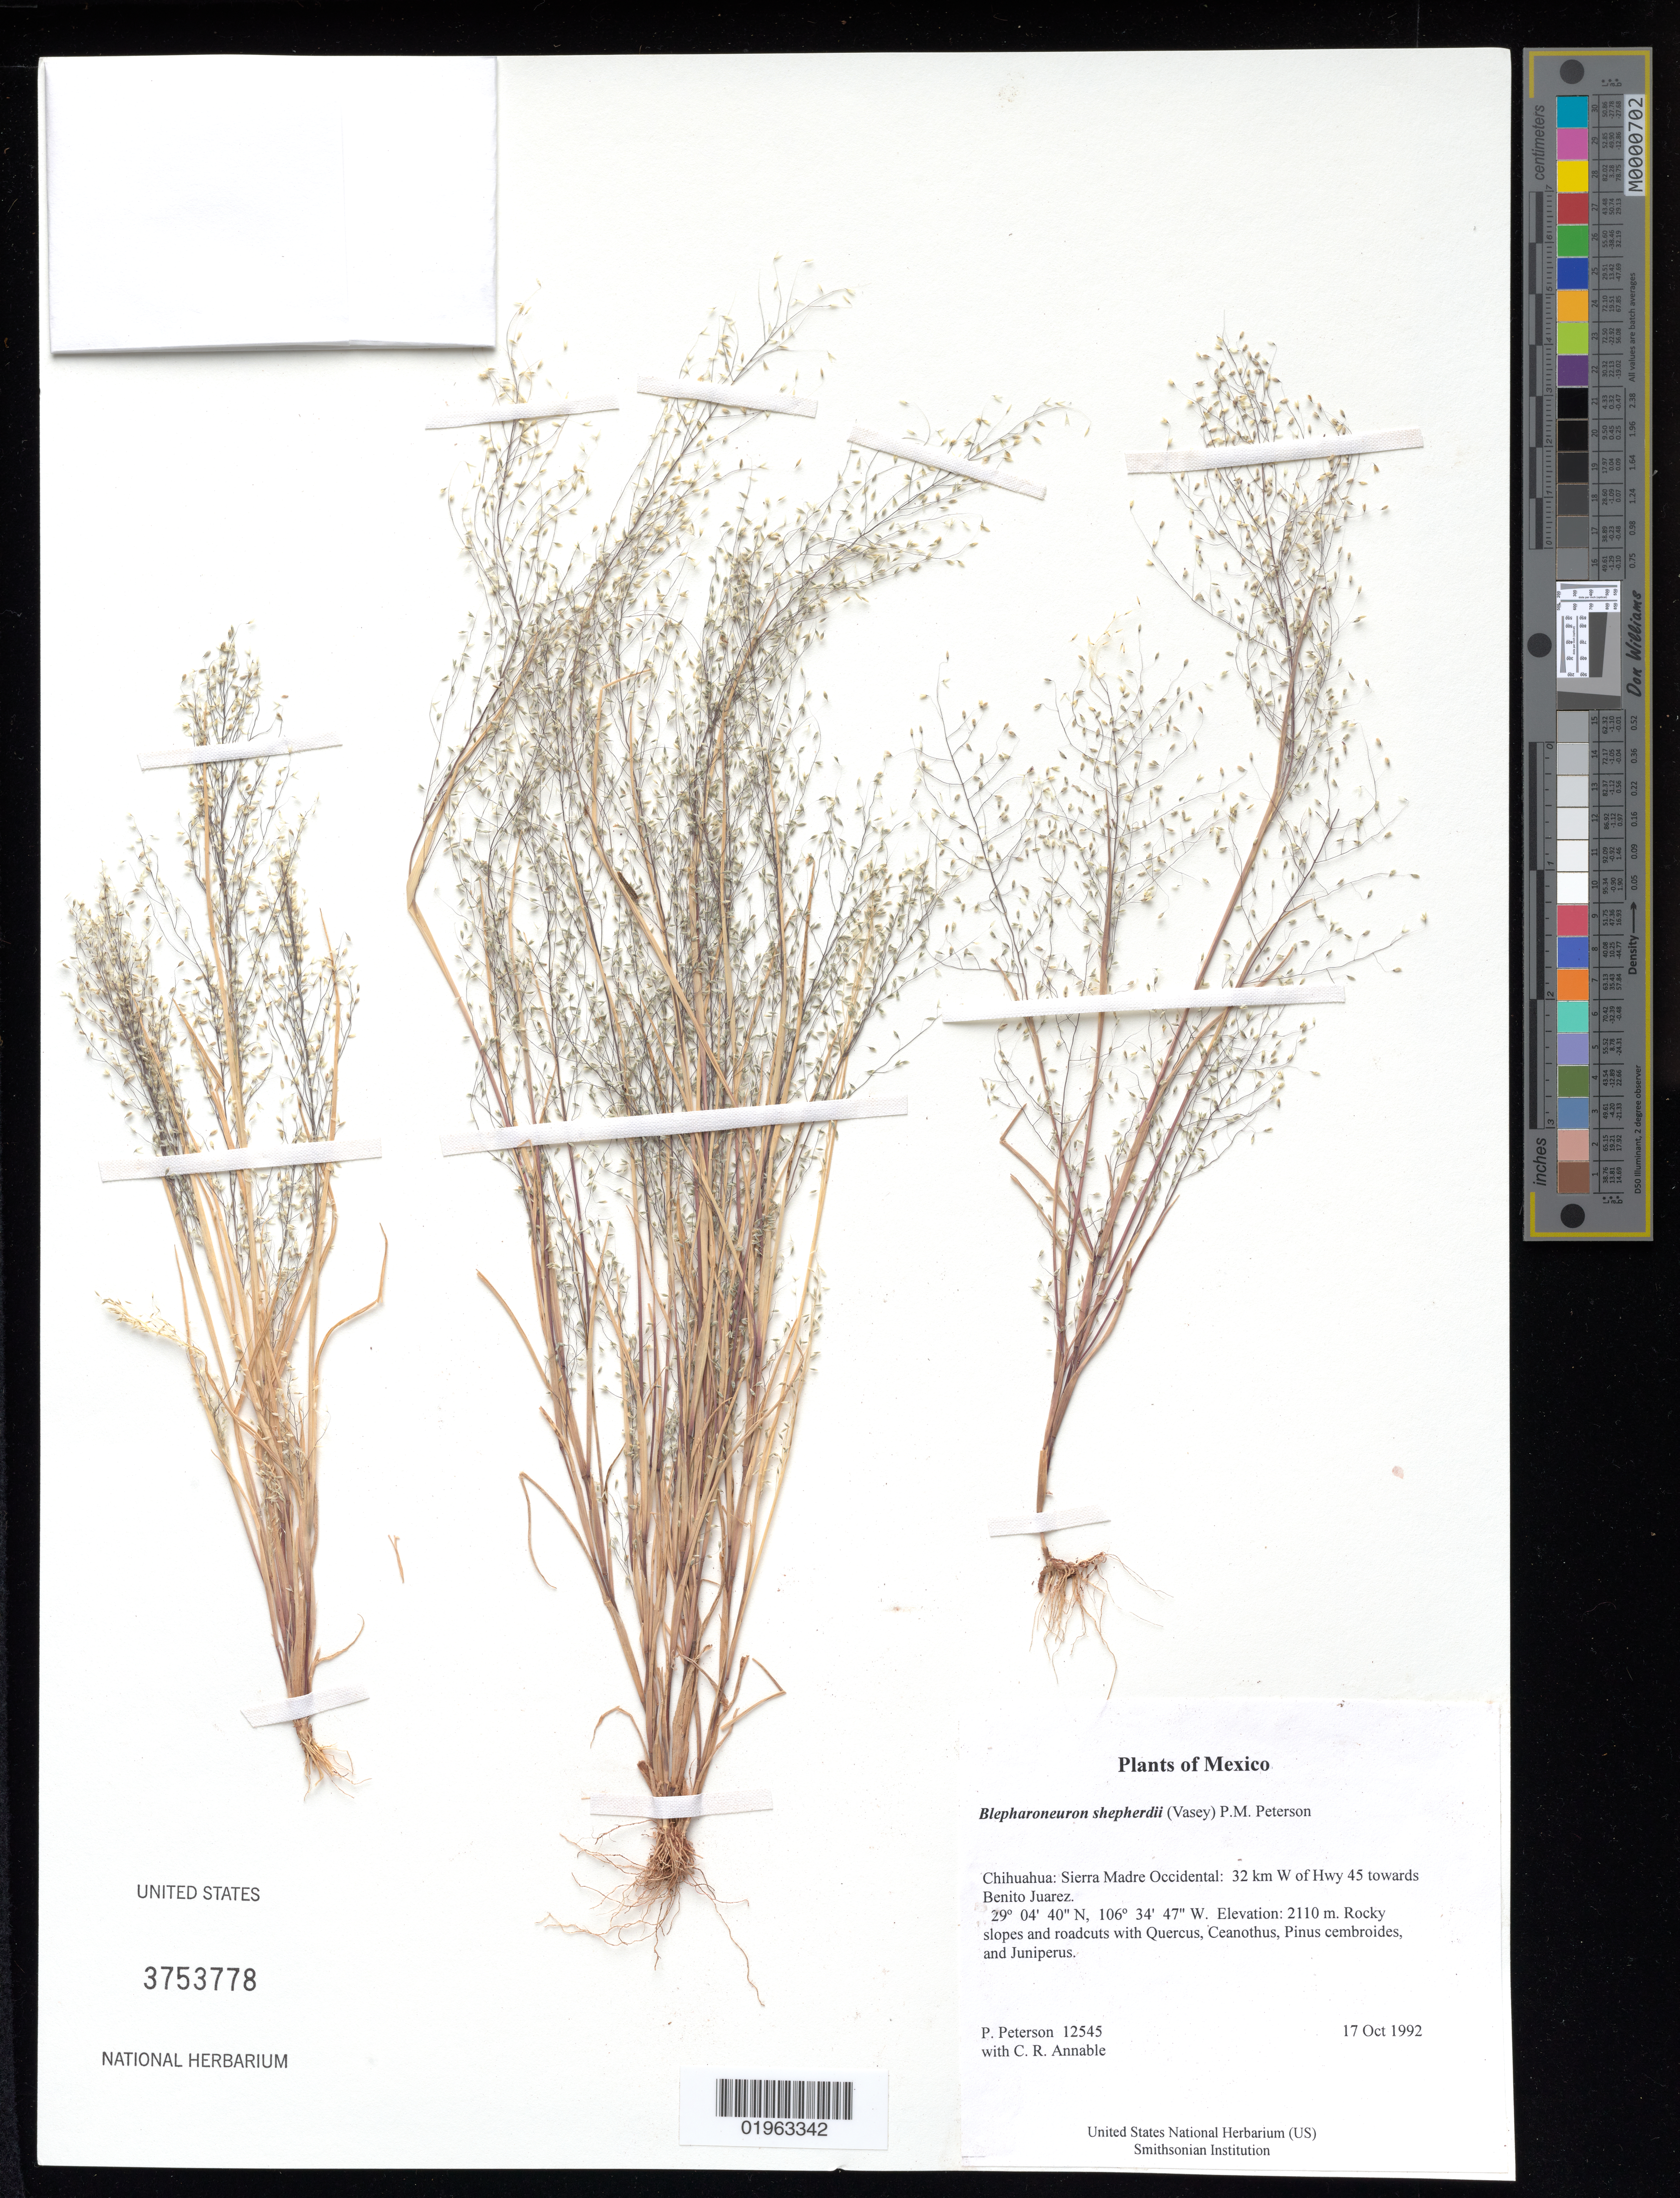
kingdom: Plantae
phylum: Tracheophyta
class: Liliopsida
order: Poales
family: Poaceae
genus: Blepharoneuron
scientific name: Blepharoneuron shepherdii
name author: (Vasey) P.M. Peterson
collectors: P. M. Peterson & C. R. Annable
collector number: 12545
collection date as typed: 17 Oct 1992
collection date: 1992-10-17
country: Mexico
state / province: Chihuahua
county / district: Sierra Madre Occidental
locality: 32 km W of Hwy 45 towards Benito Juarez.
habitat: Rocky slopes and roadcuts with Quercus, Ceanothus, Pinus cembroides, and Juniperus.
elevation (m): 2110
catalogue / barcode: US 3753778